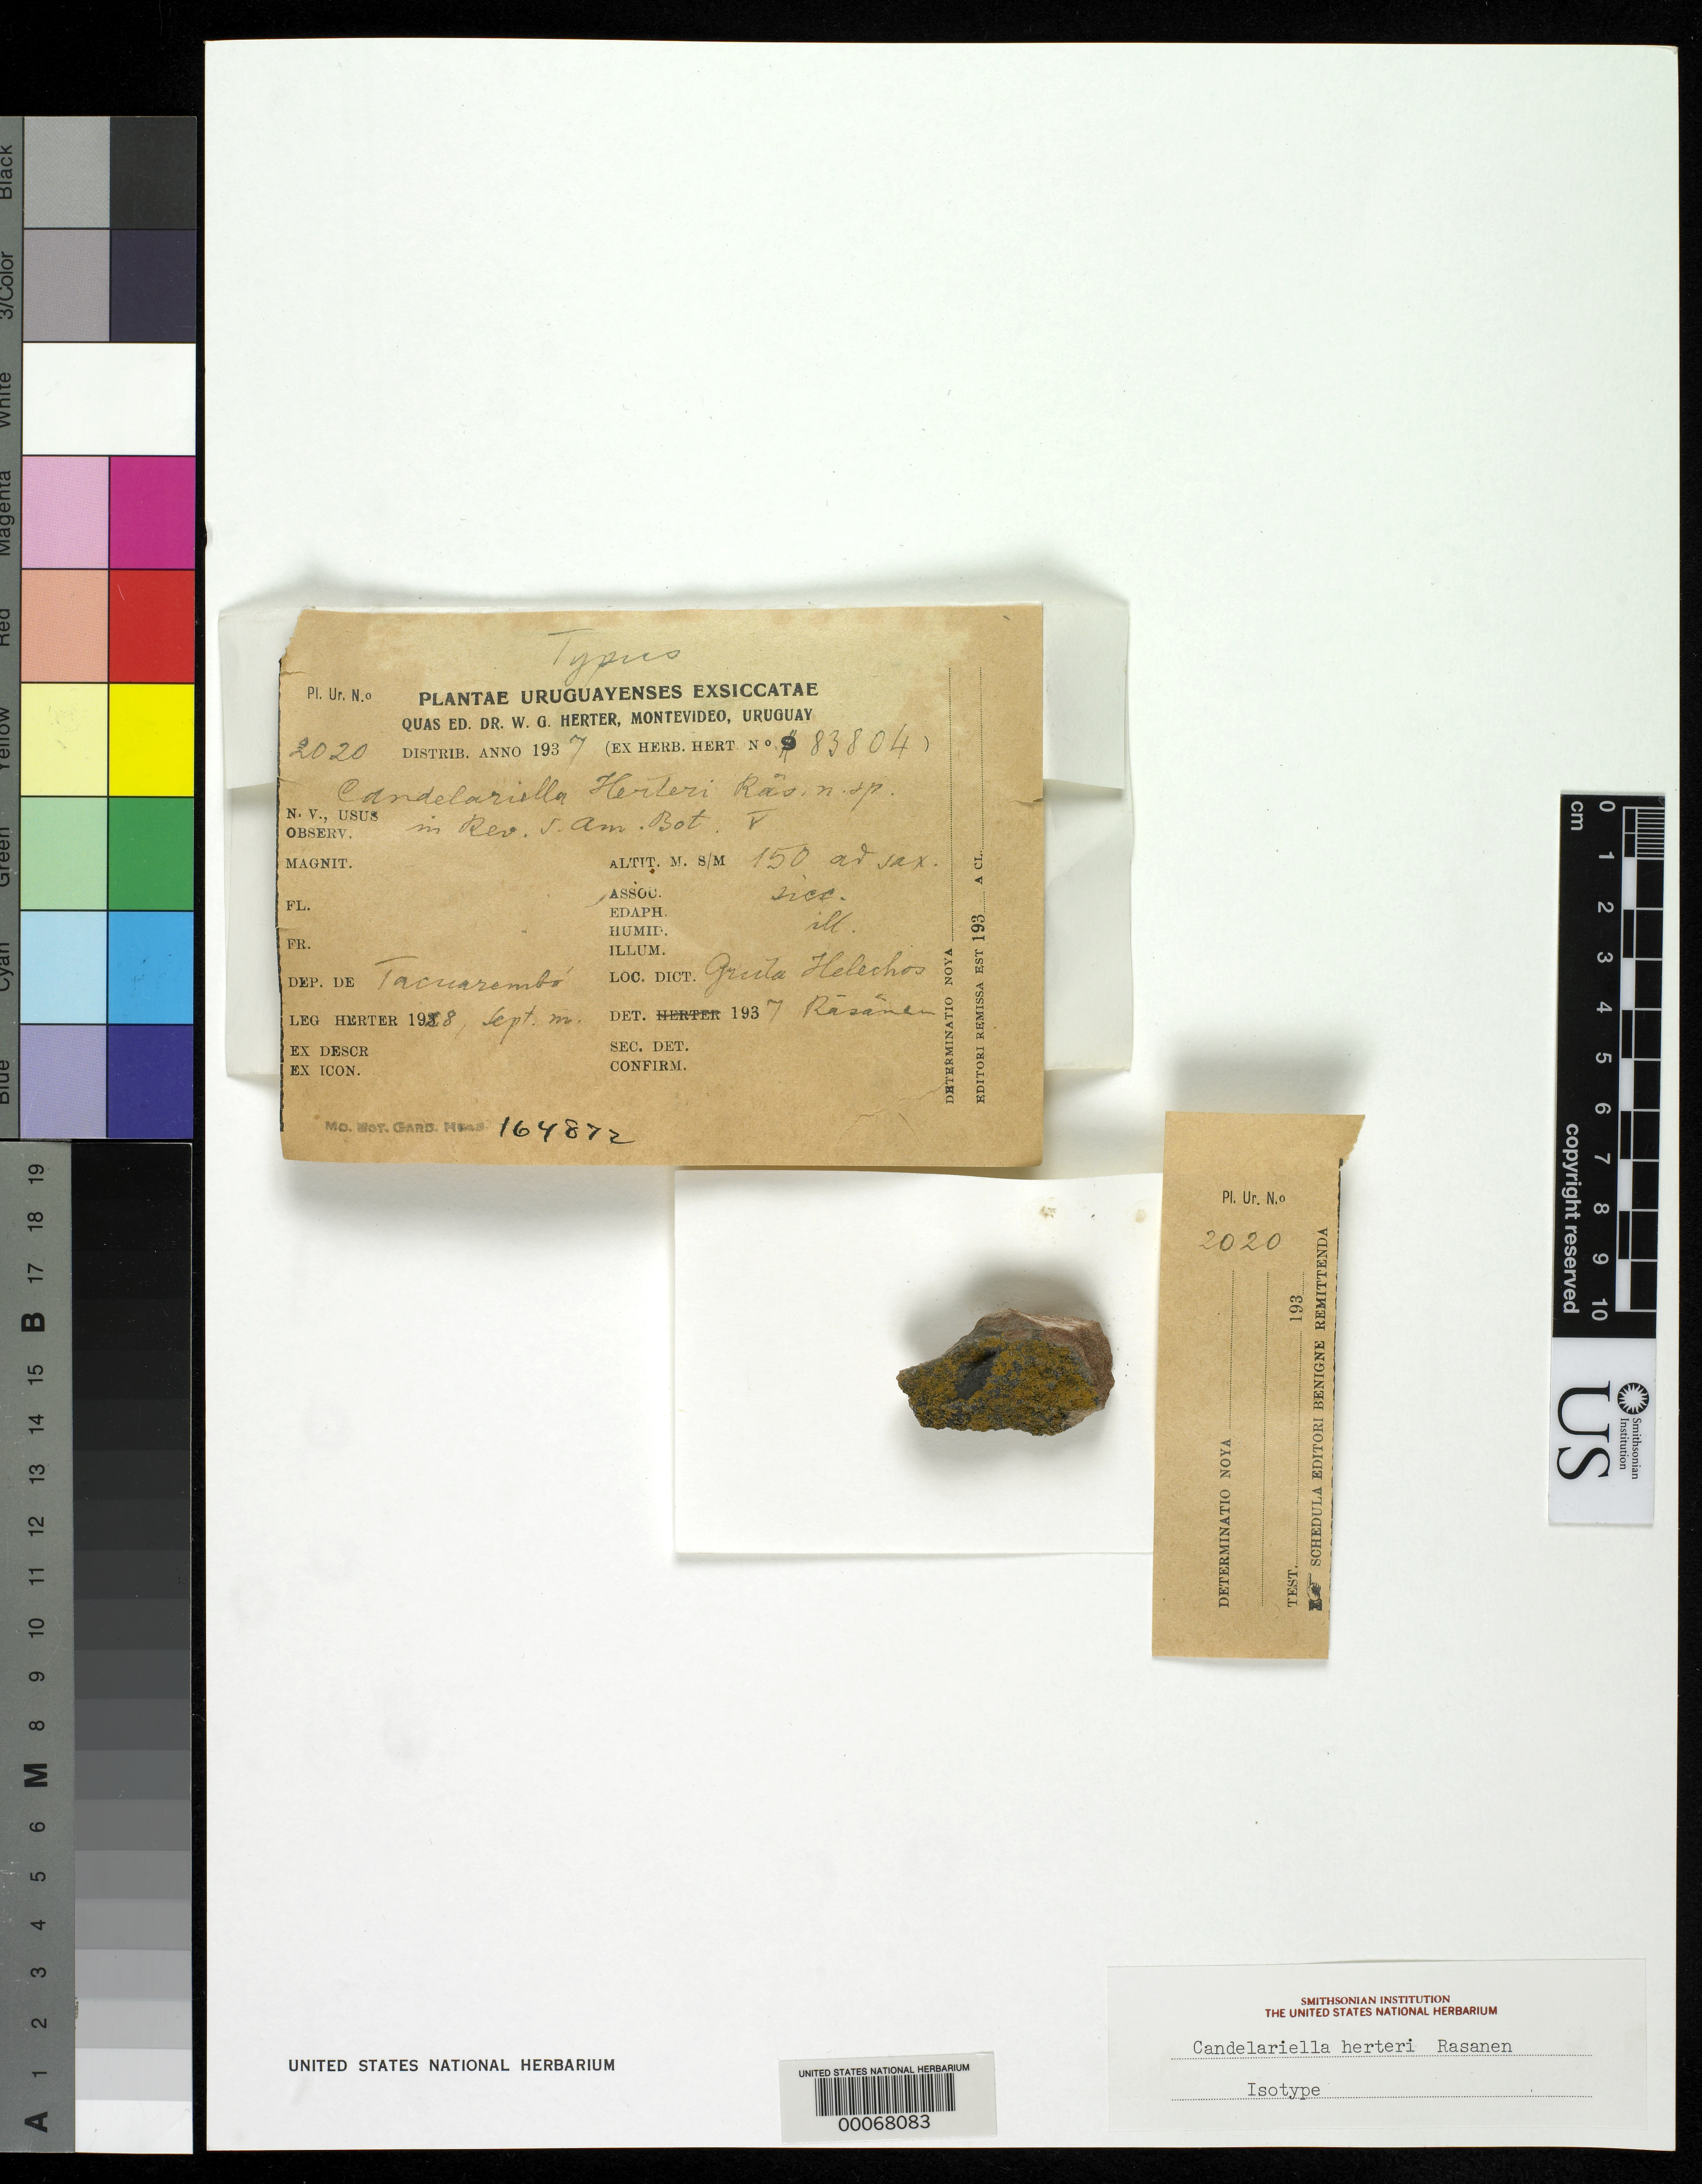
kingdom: Fungi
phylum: Ascomycota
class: Candelariomycetes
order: Candelariales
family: Candelariaceae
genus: Candelariella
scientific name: Candelariella herteri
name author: Räsänen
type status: Isotype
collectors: W. G. Herter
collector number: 83804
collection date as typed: Sep 1938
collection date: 1938-09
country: Uruguay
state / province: Tacuarembó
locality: Gruta Helechos. [Grotto ferns or Ferns Grotto?]